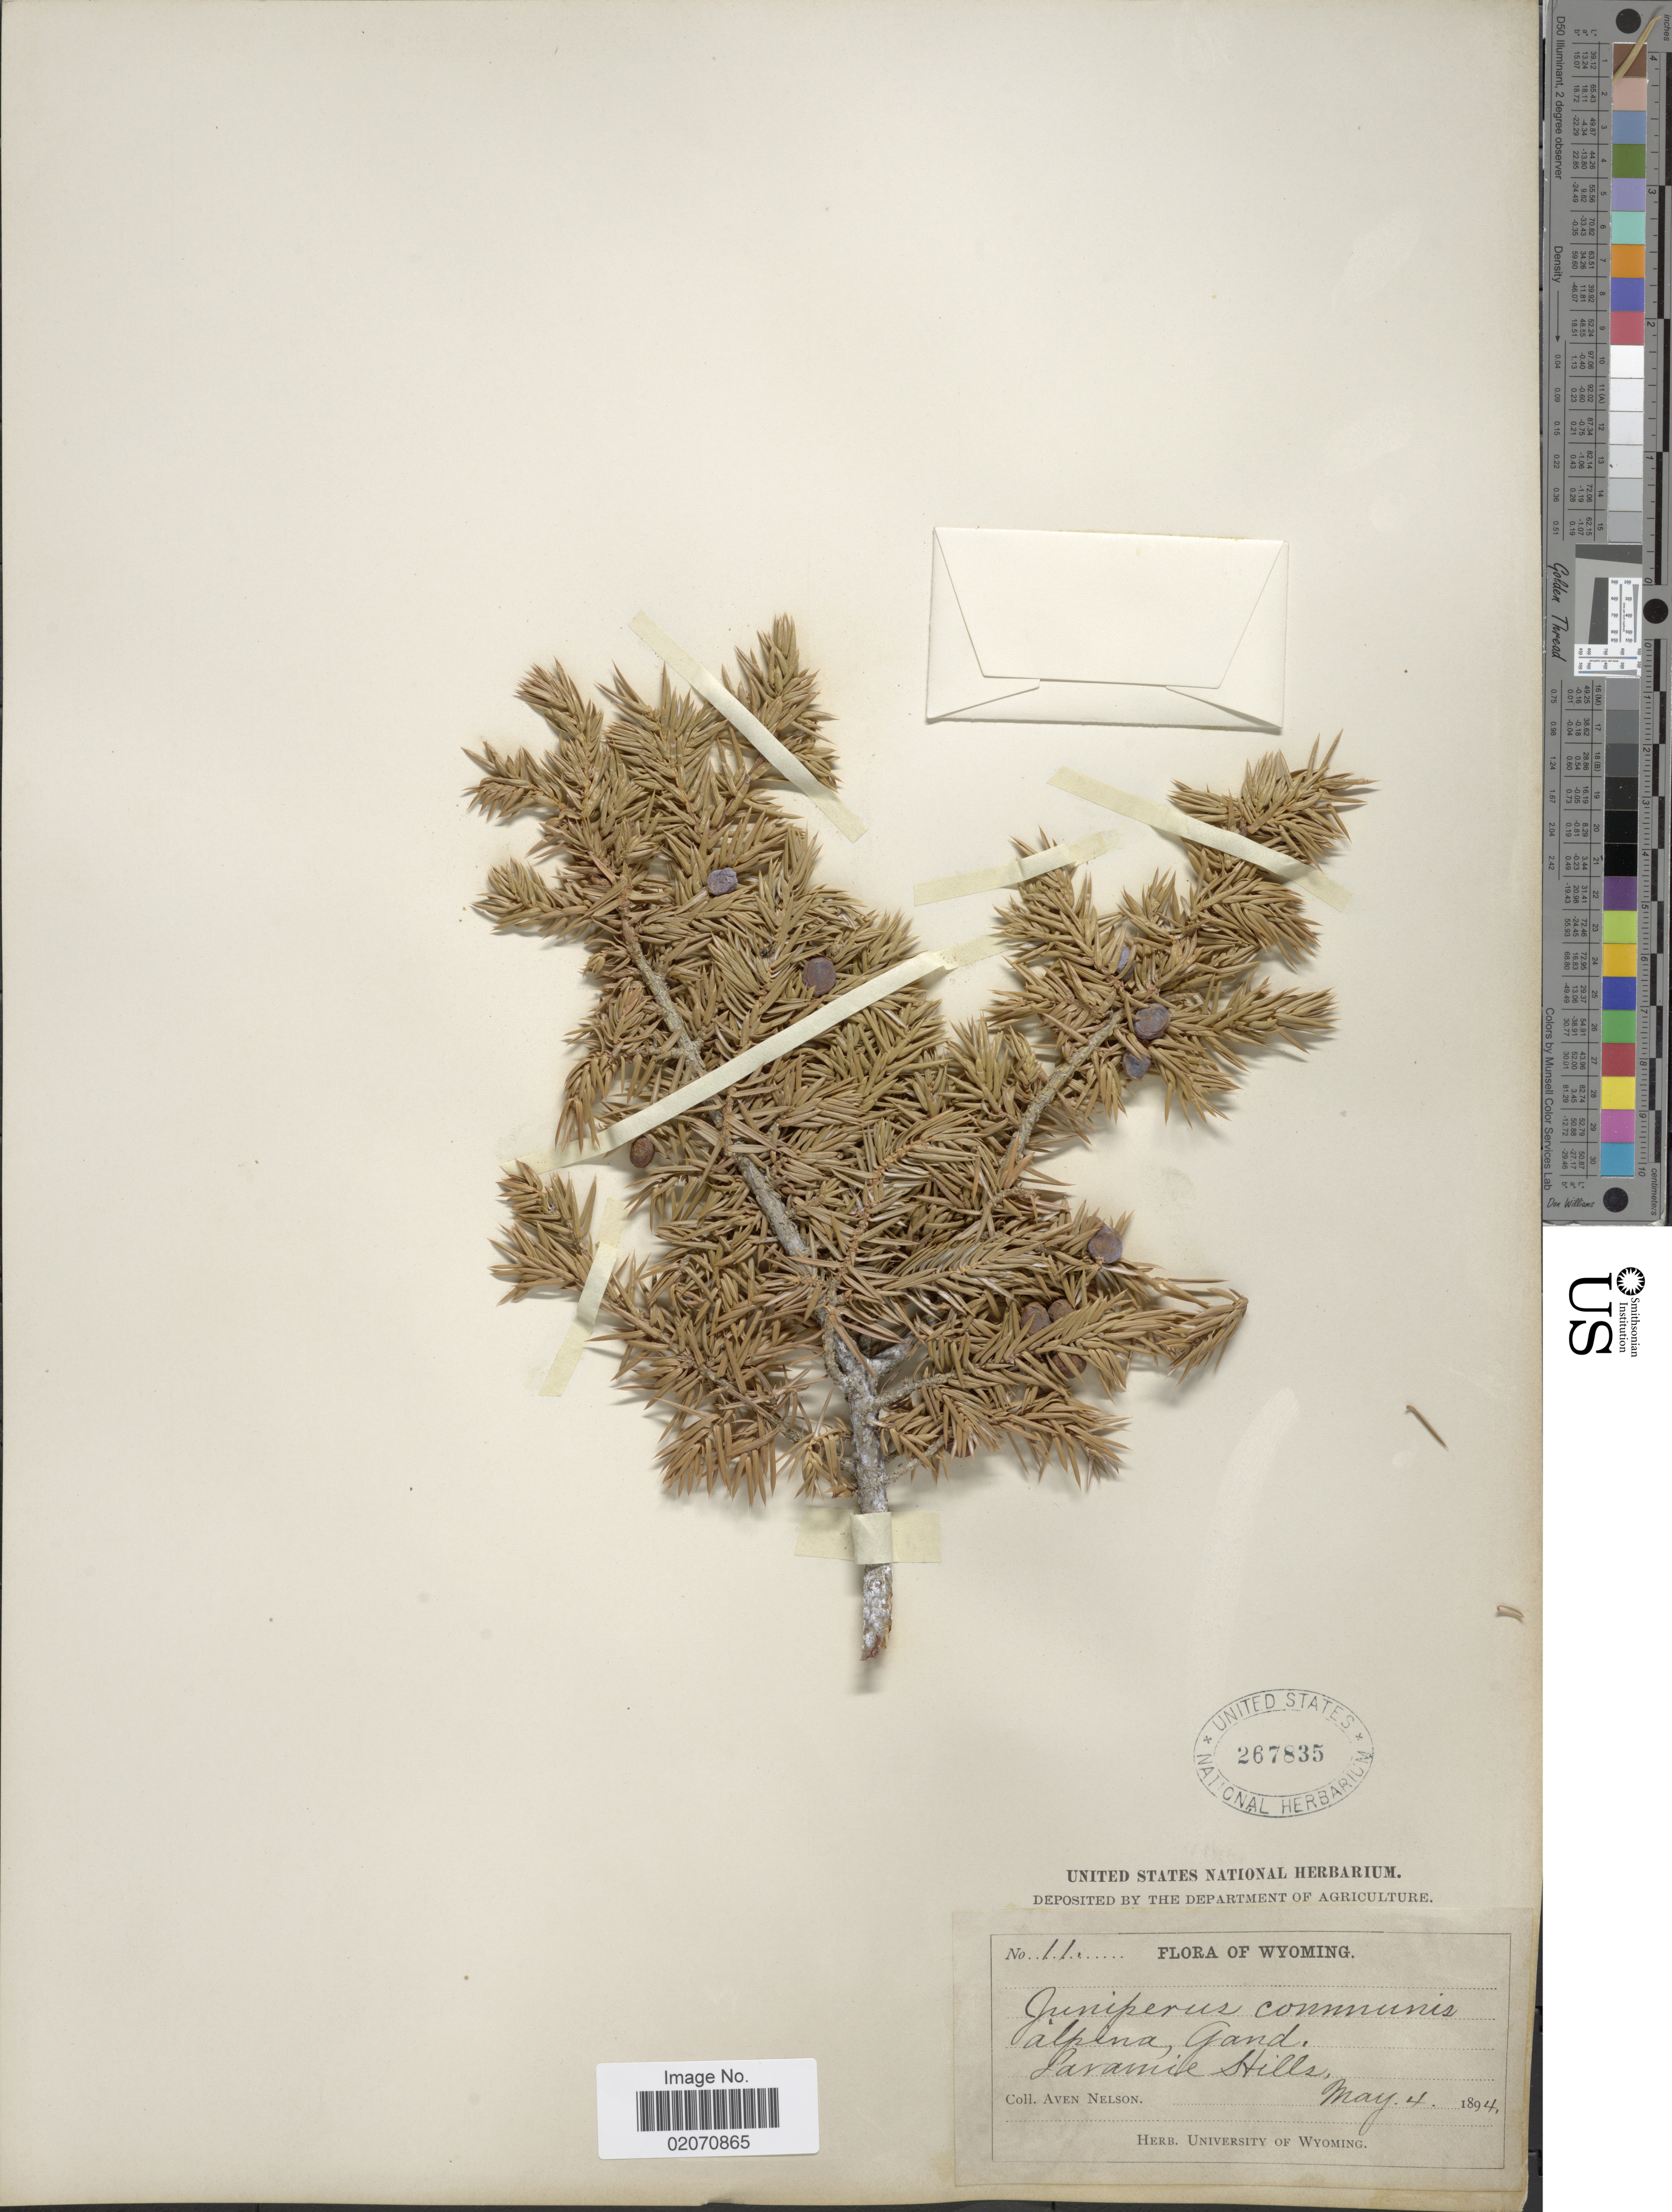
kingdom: Plantae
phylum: Tracheophyta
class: Pinopsida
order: Pinales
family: Cupressaceae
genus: Juniperus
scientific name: Juniperus communis subsp. nana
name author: (Willd.) Syme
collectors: A. Nelson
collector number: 11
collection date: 1894-05-04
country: United States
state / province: Wyoming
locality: Laramie Hills, Alpina Gand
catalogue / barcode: US 267835